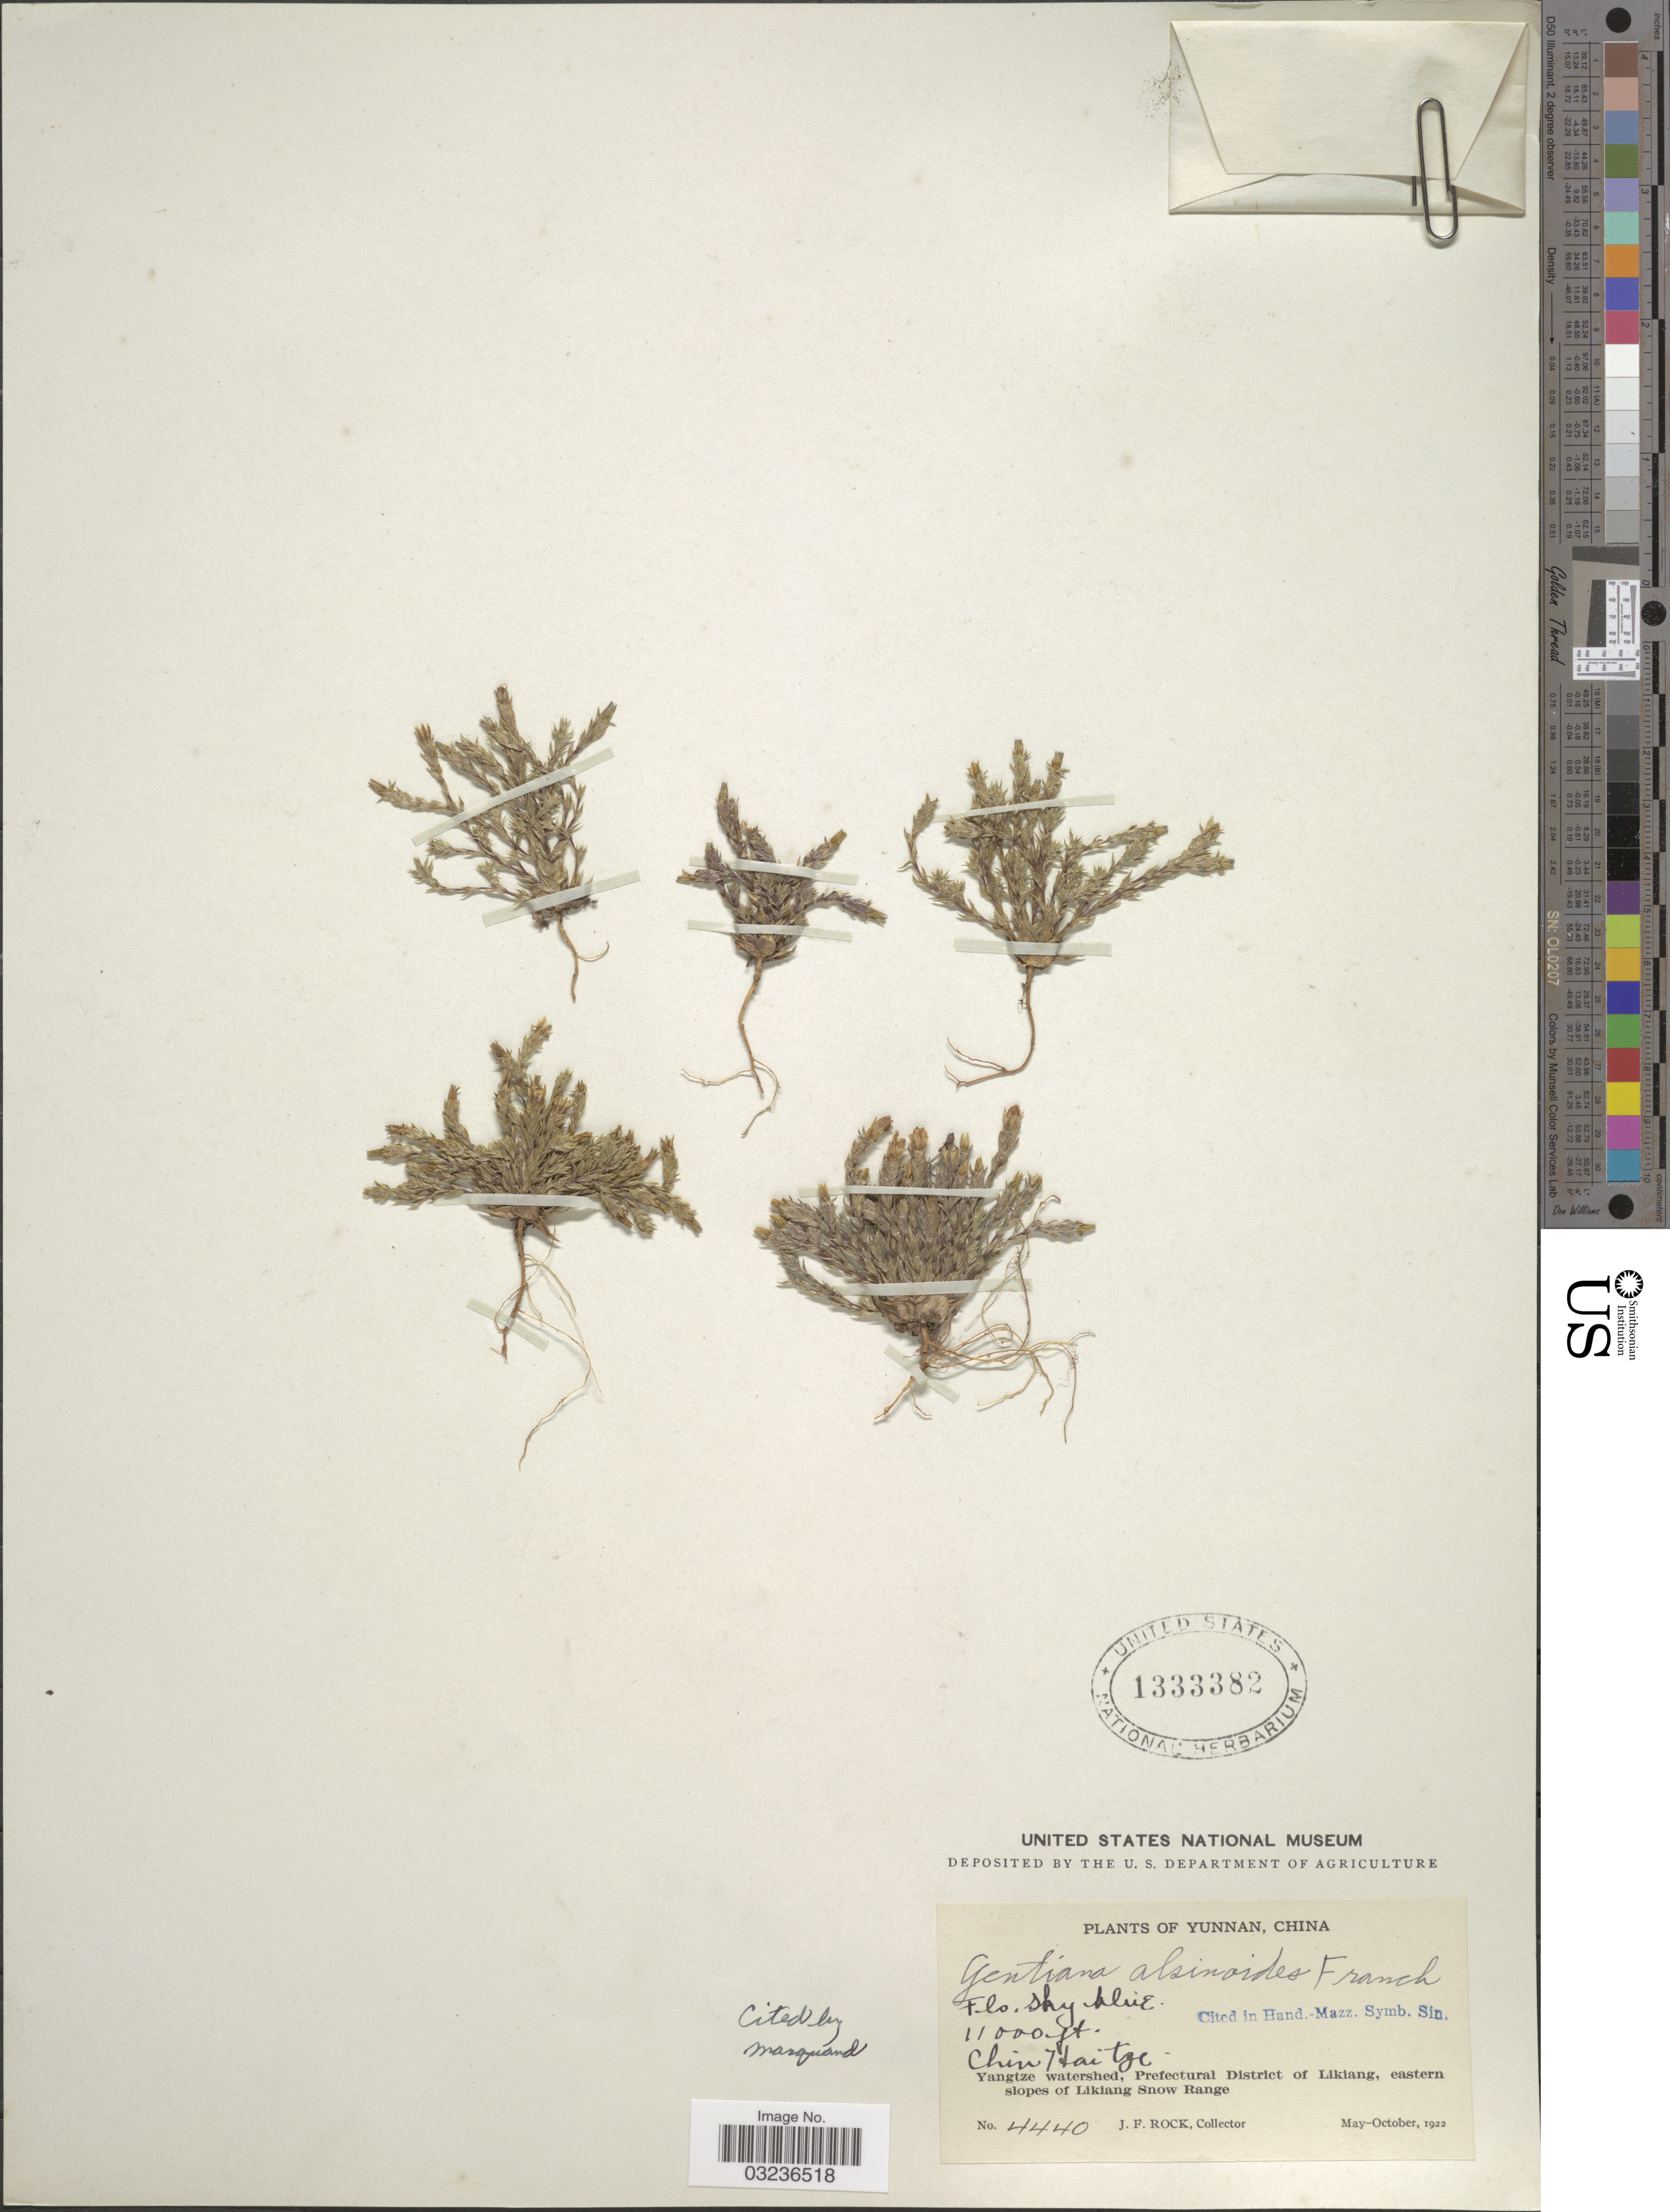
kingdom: Plantae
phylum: Tracheophyta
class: Magnoliopsida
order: Gentianales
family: Gentianaceae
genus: Gentiana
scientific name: Gentiana alsinoides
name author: Franch.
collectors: J. Rock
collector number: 4440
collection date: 1922-05/1922-10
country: China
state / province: Yunnan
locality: Chin Hai tze. Yangtze watershed, Prefectural District of Likiang, eastern slopes of Likiang Snow Range.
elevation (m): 3353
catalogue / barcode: US 1333382